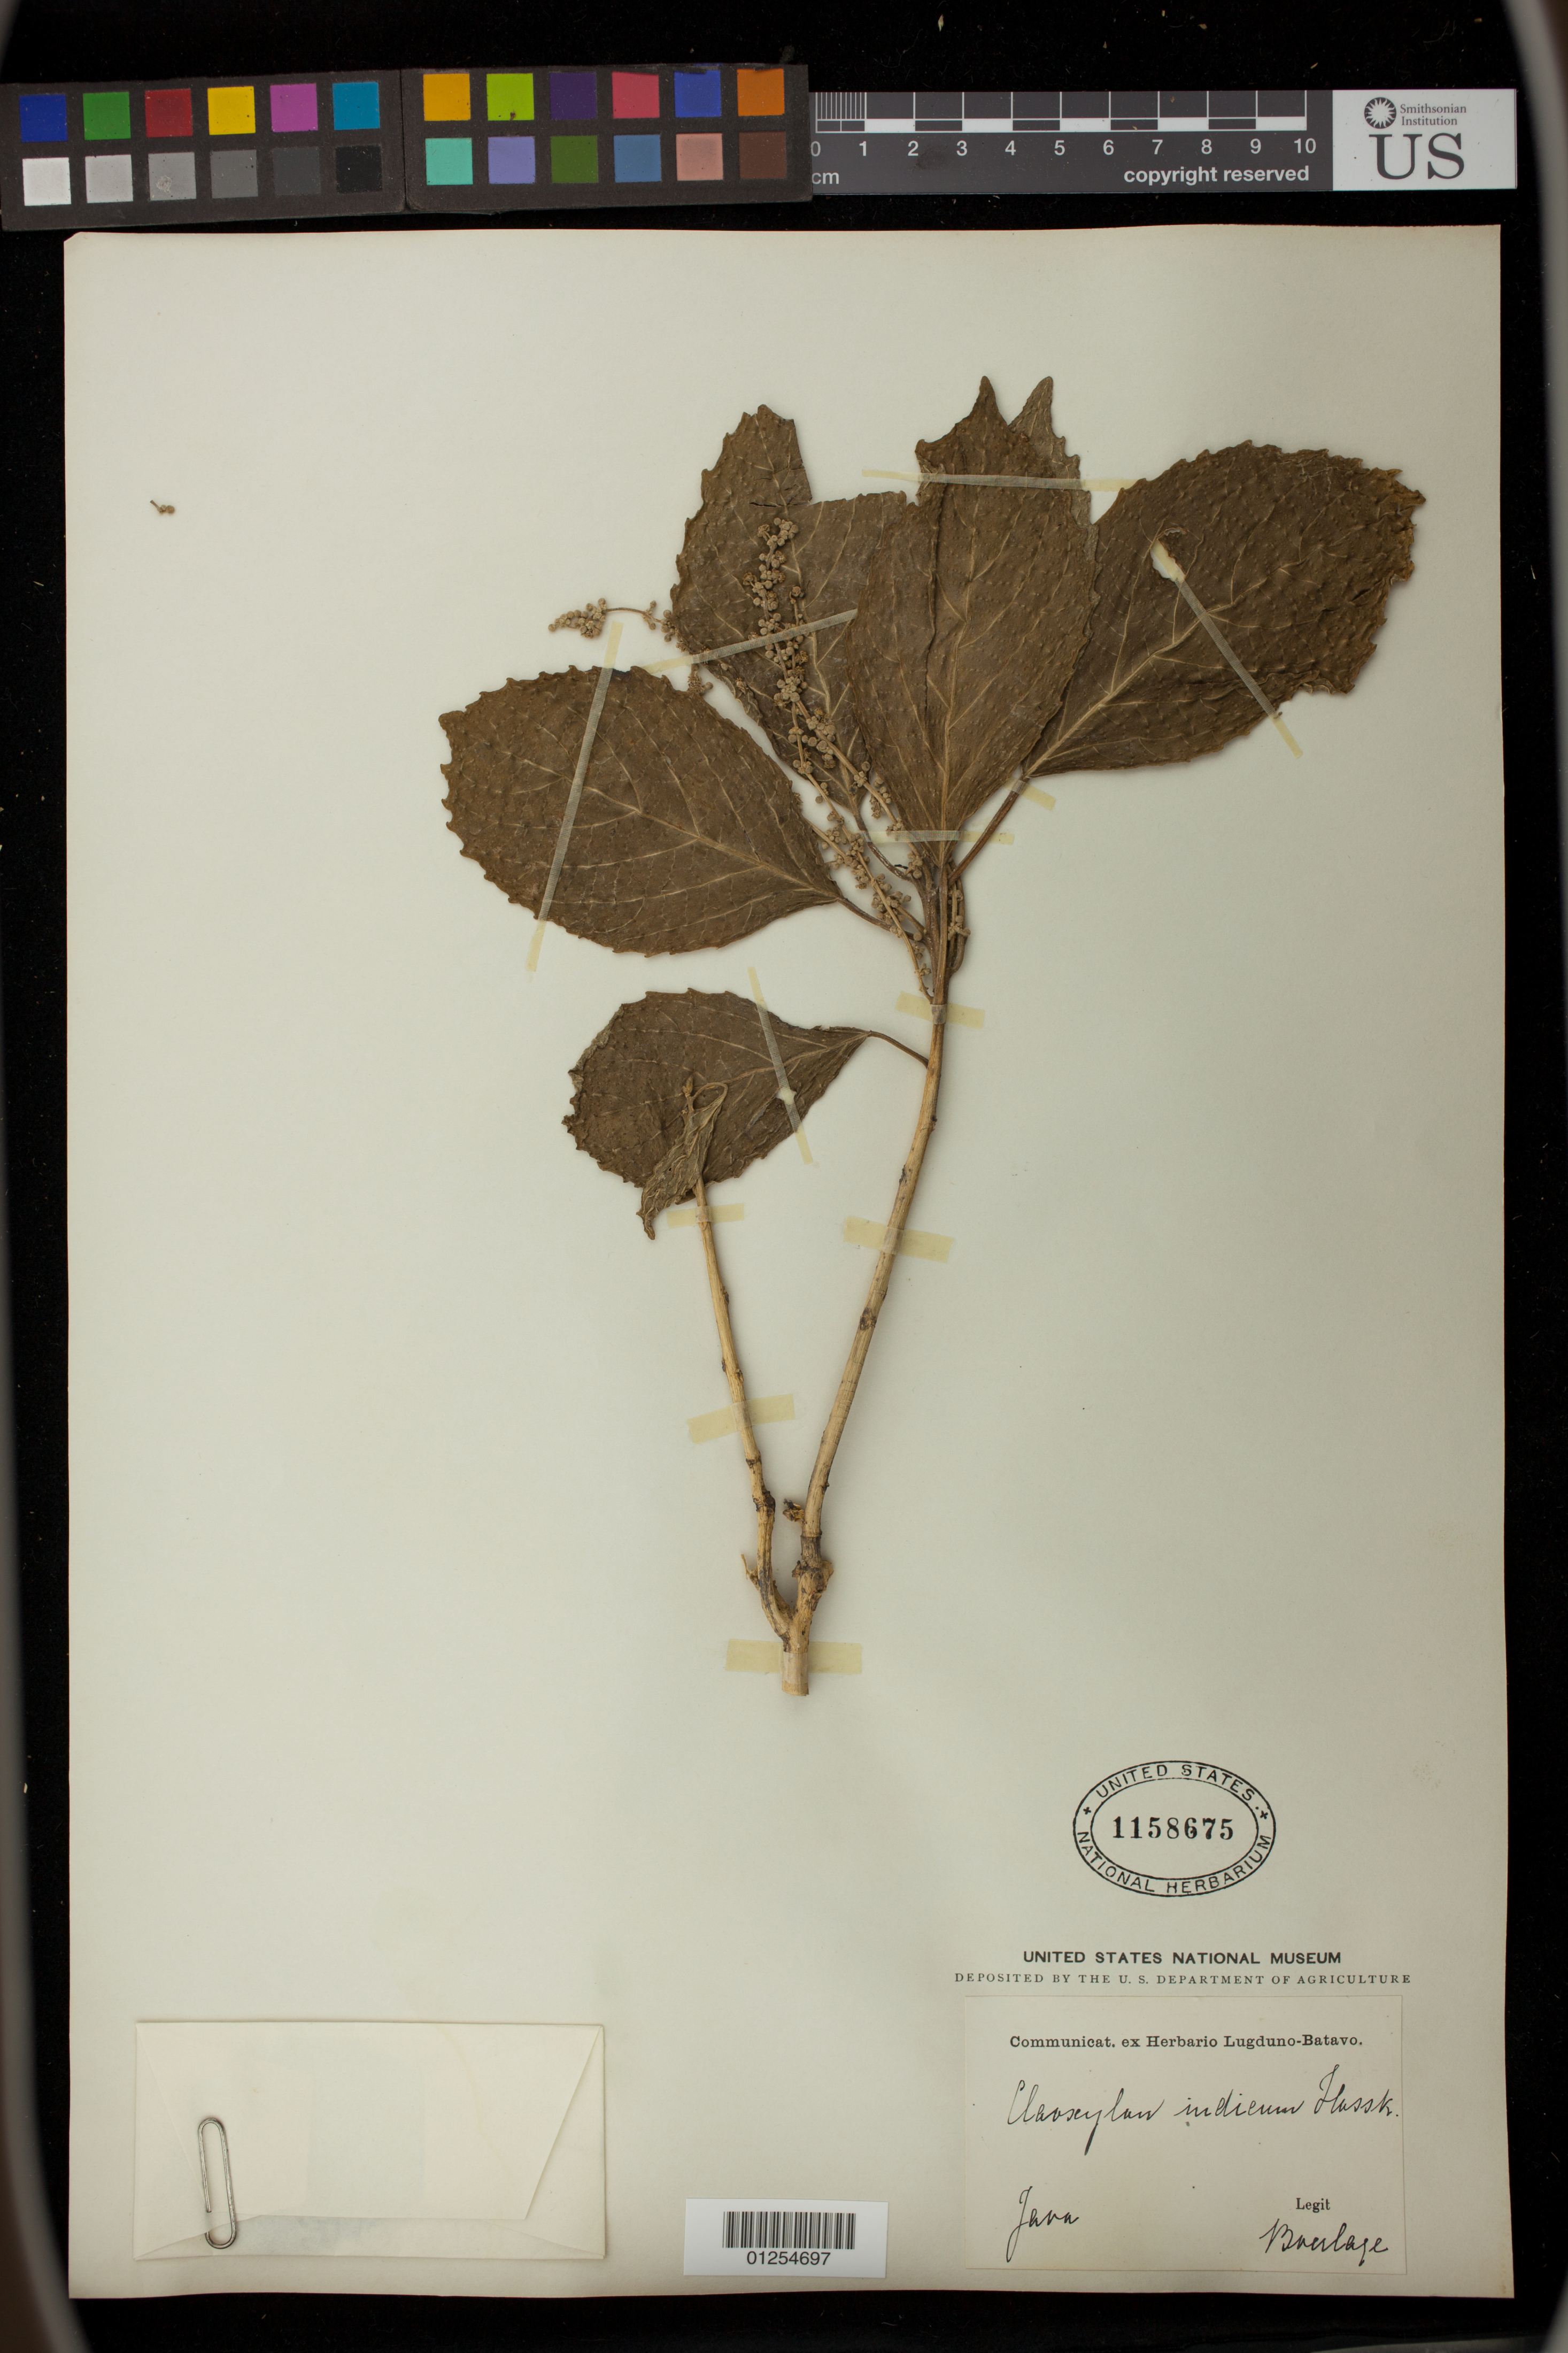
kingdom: Plantae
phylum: Tracheophyta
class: Magnoliopsida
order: Malpighiales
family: Euphorbiaceae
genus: Claoxylon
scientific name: Claoxylon indicum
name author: (Reinw. ex Blume) Hassk.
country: Indonesia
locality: Java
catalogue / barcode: US 1158675